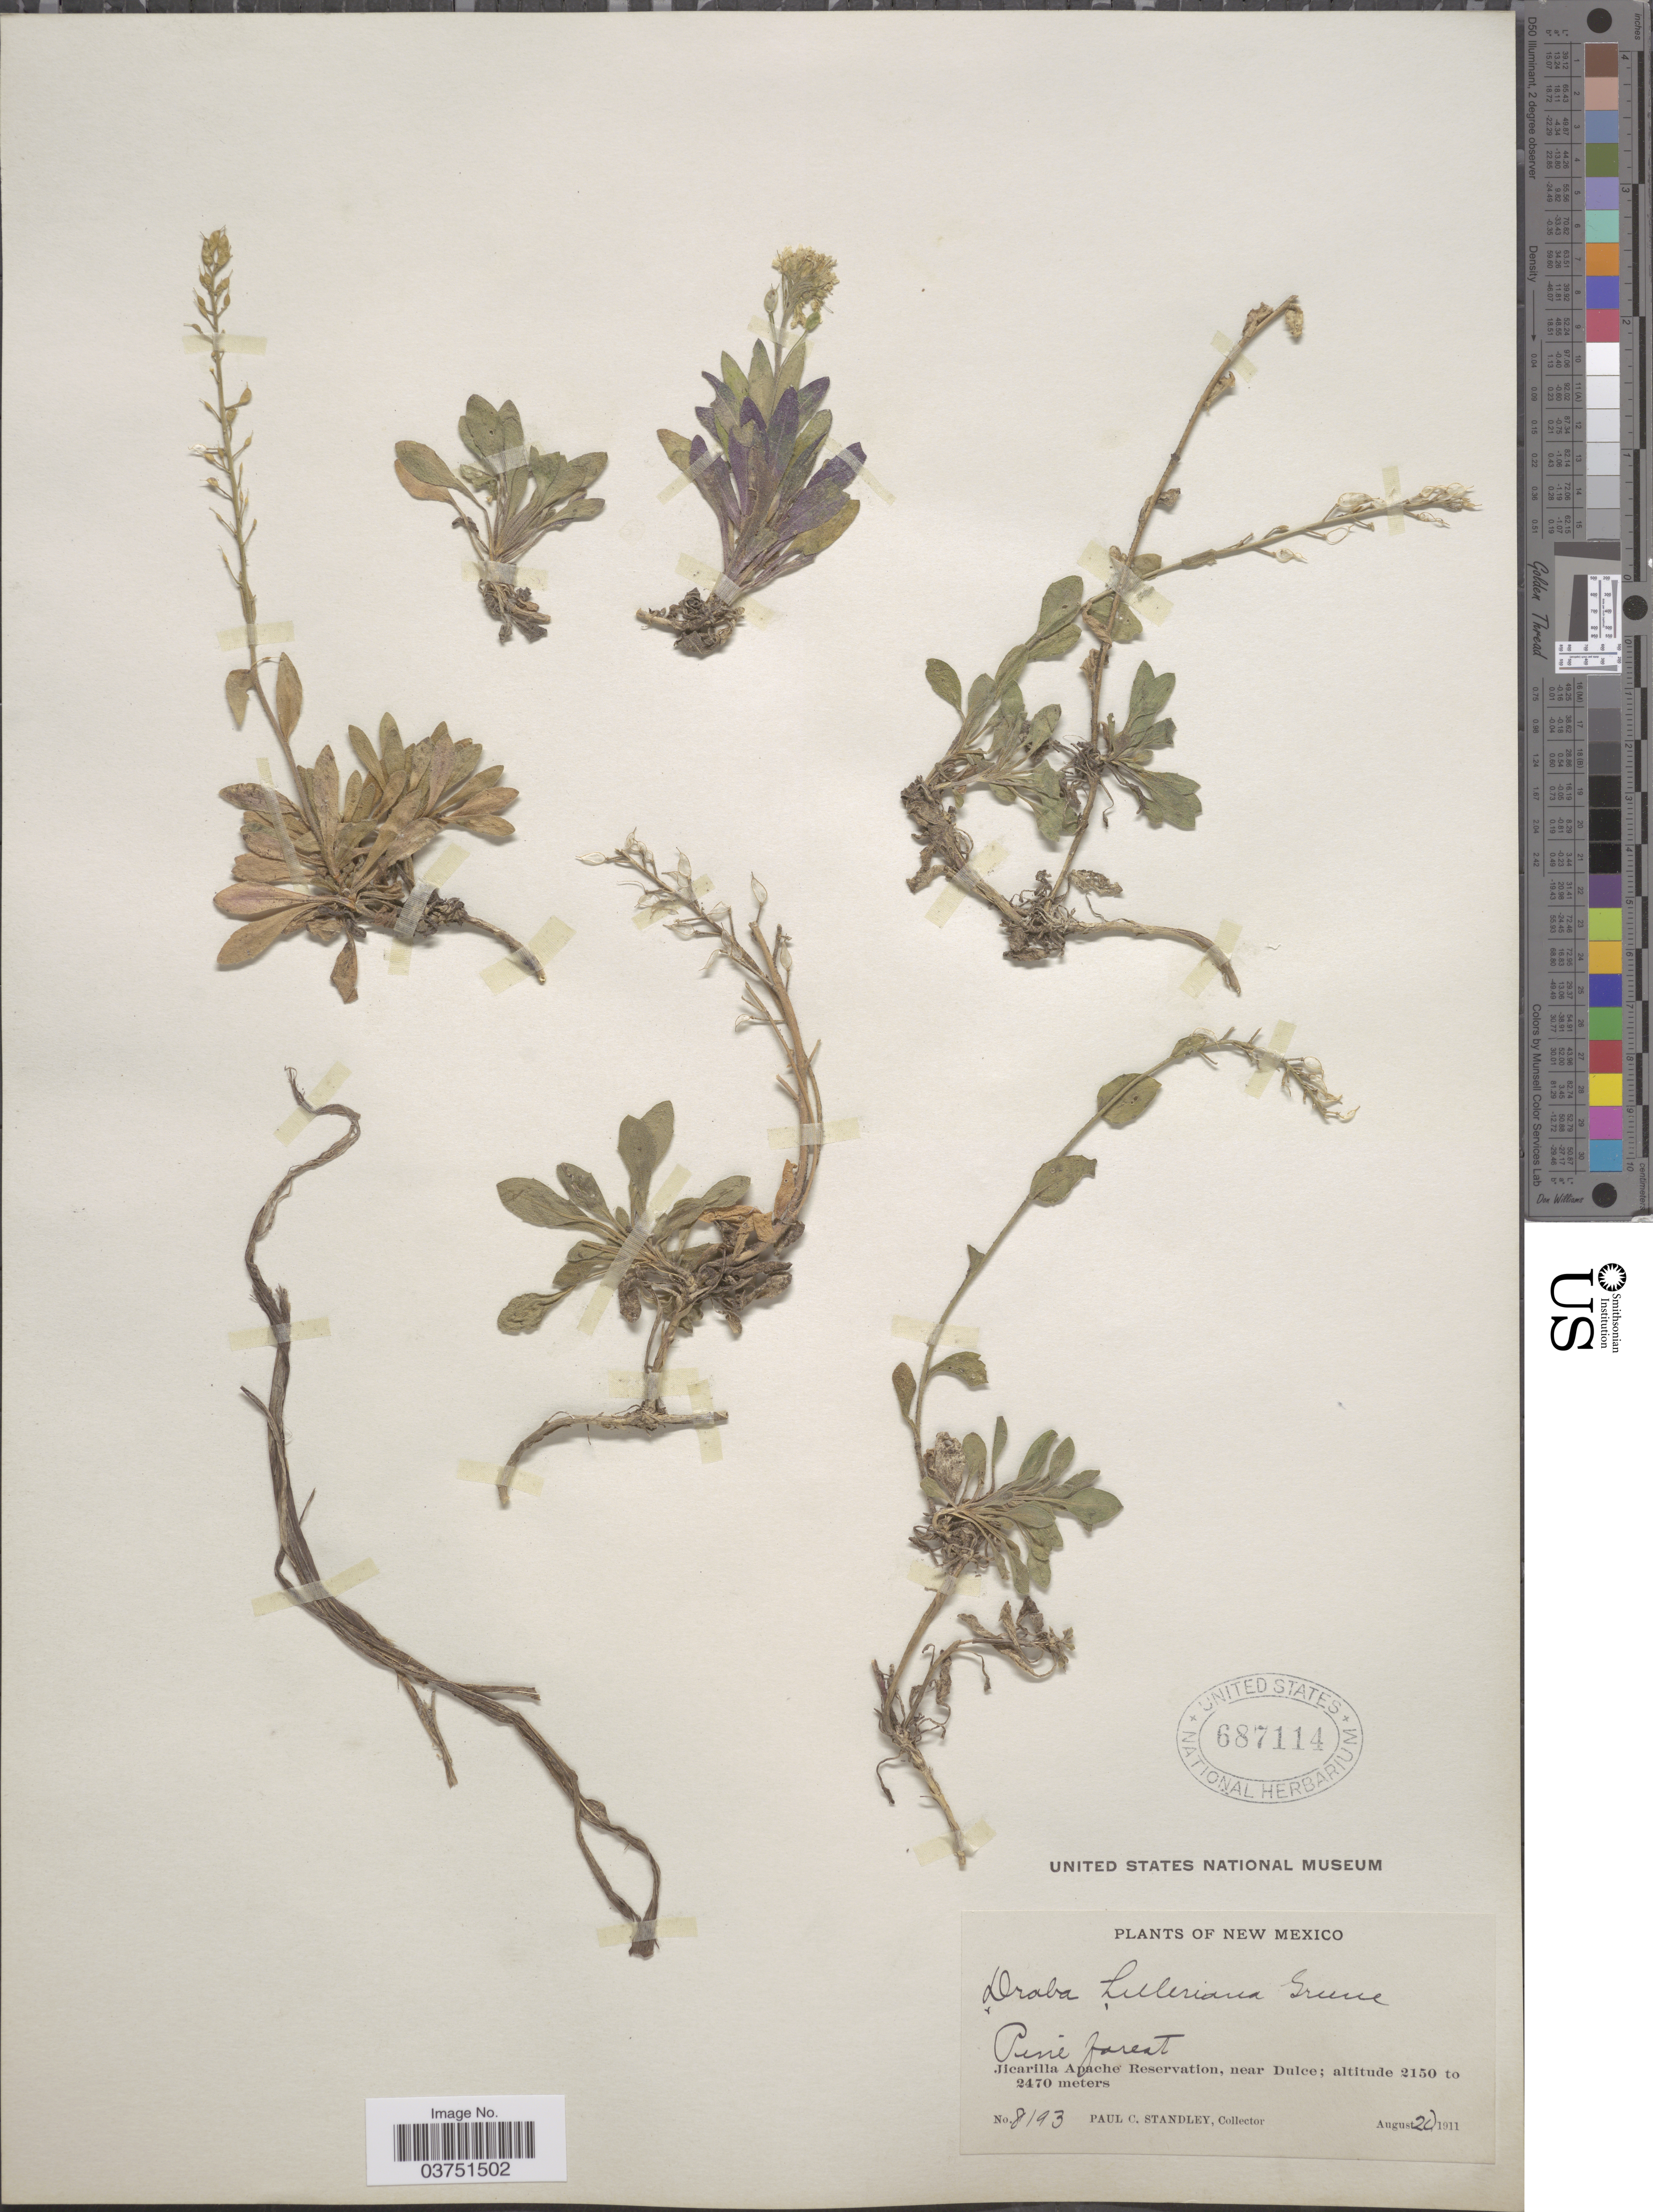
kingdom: Plantae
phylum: Tracheophyta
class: Magnoliopsida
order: Brassicales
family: Brassicaceae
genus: Draba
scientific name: Draba helleriana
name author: Greene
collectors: P. C. Standley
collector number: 8193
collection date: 1911-08-20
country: United States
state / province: New Mexico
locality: Jicarilla Apache Reservation, near Dulce.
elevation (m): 2150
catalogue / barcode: US 687114